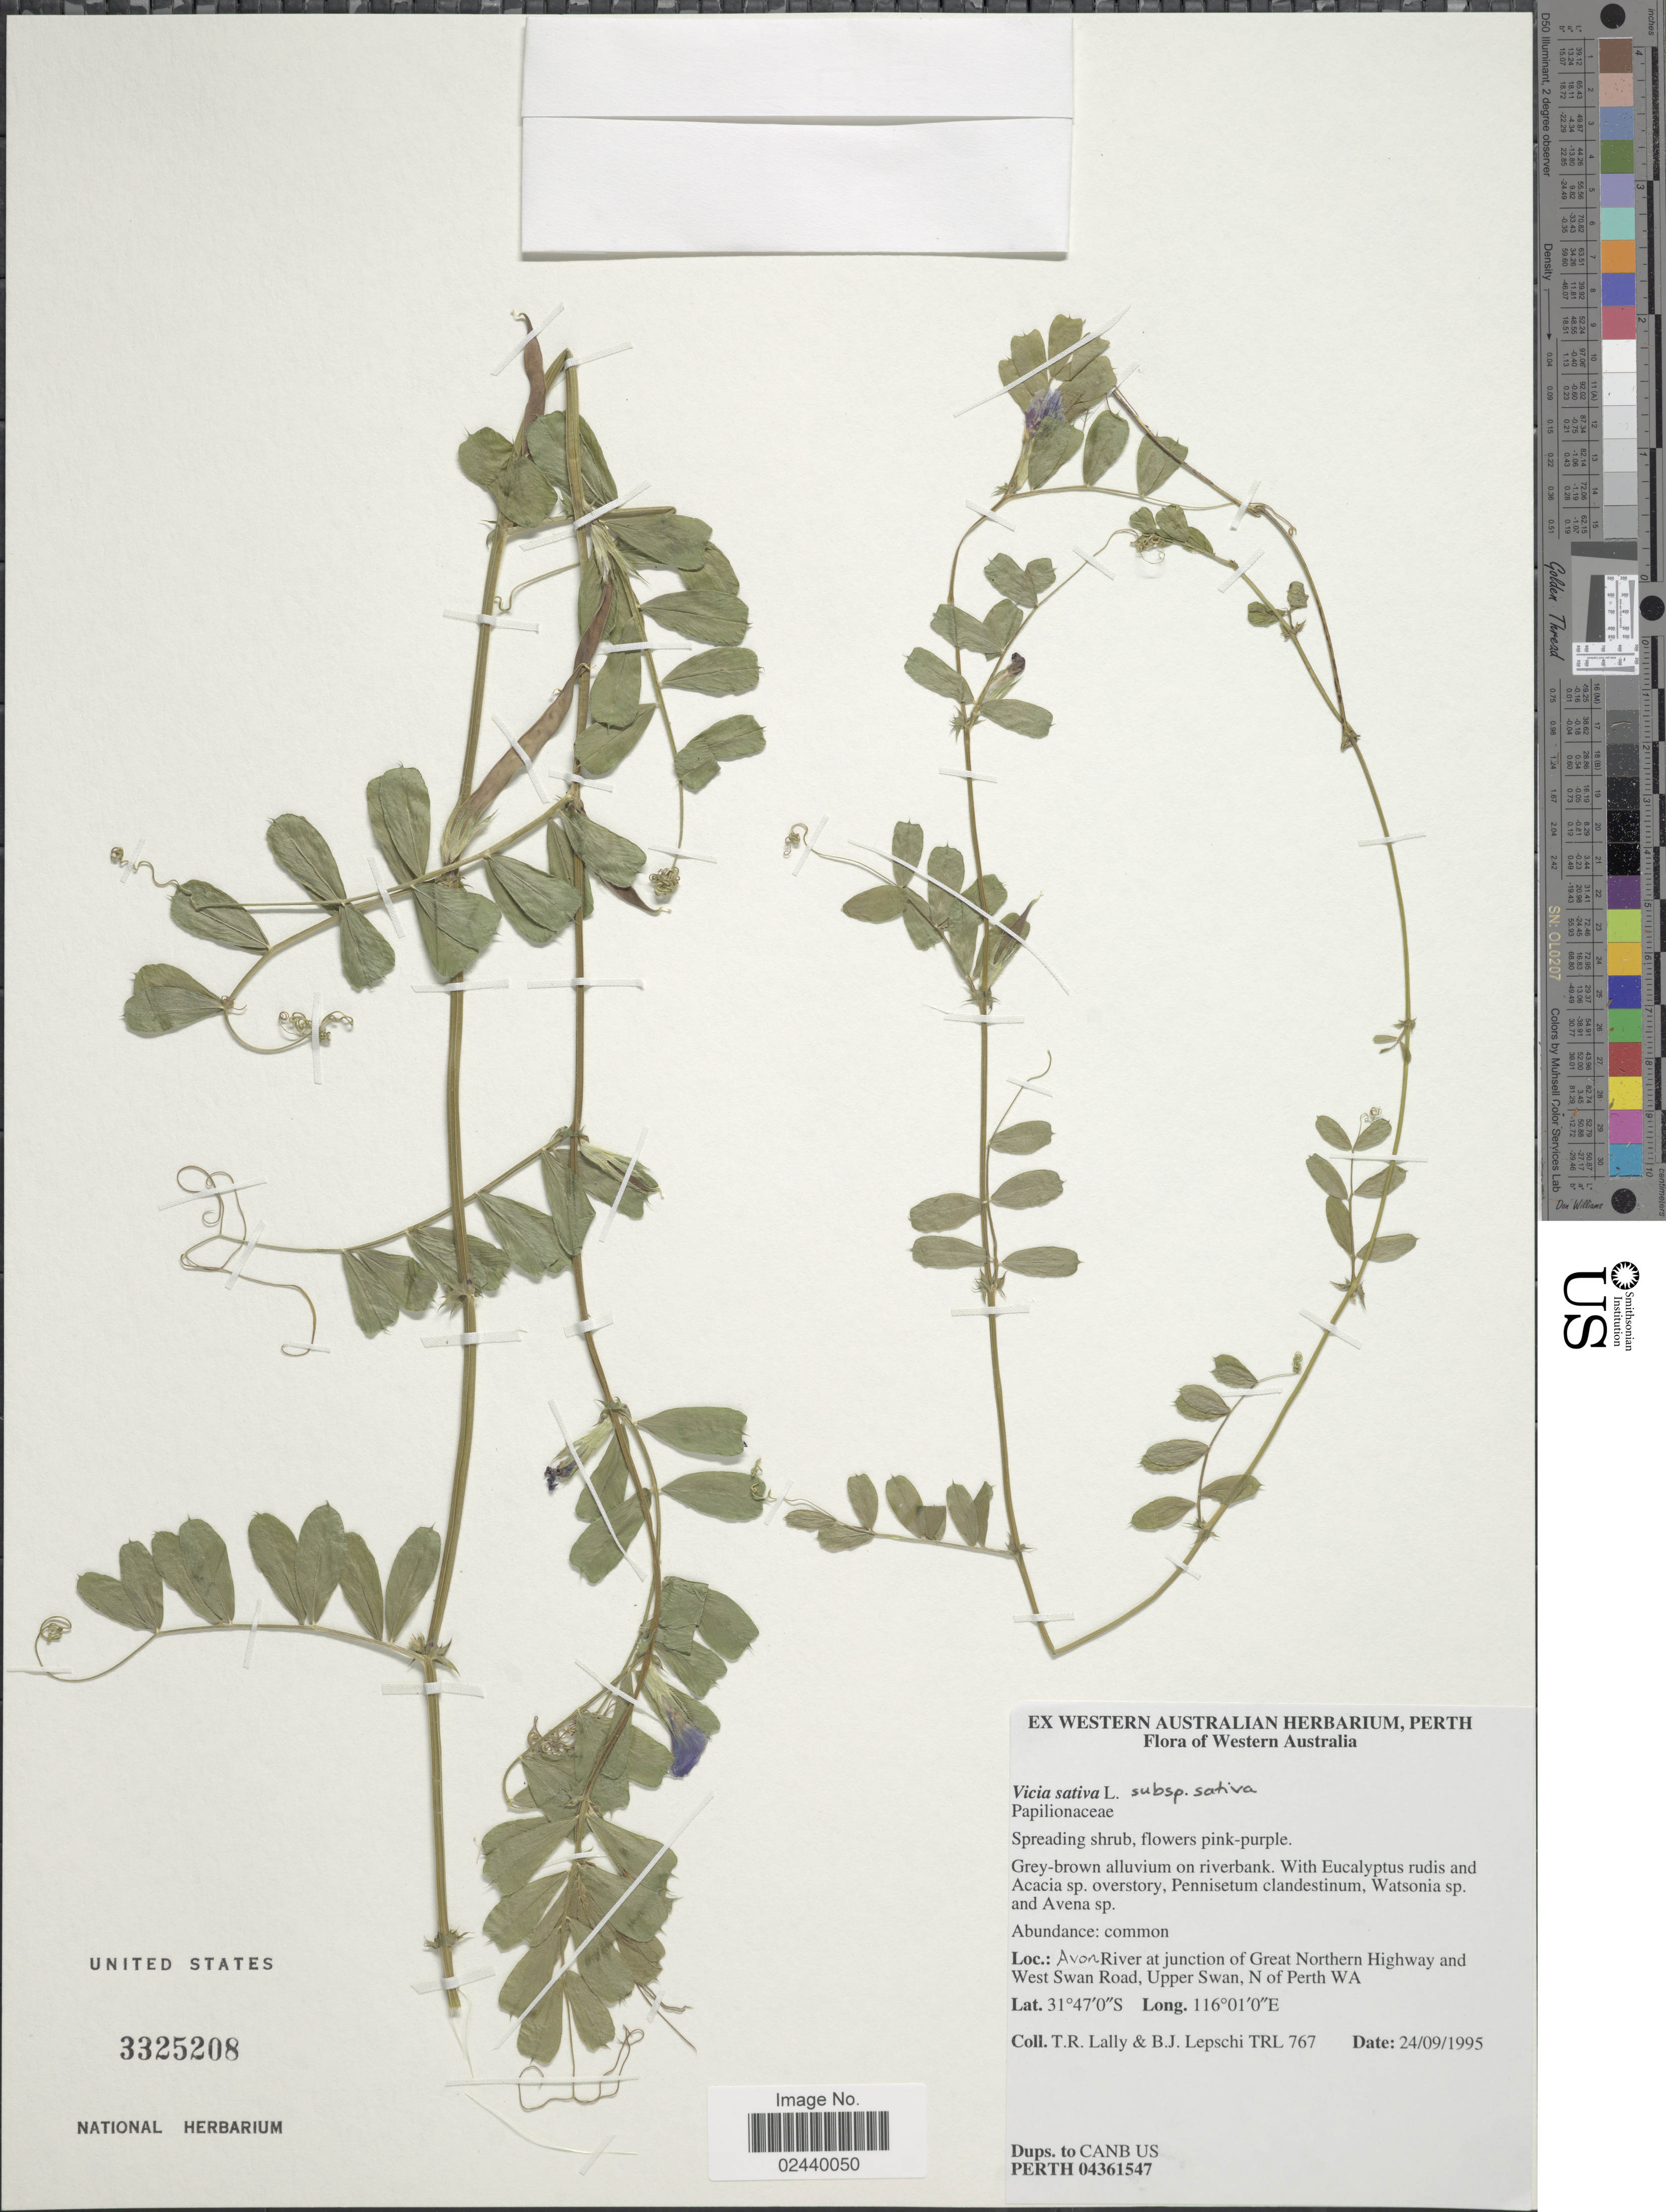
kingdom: Plantae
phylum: Tracheophyta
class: Magnoliopsida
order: Fabales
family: Fabaceae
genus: Vicia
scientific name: Vicia sativa subsp. sativa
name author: L.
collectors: T. R. Lally & B. Lepschi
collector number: TRL 767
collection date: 1995-09-24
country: Australia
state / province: Western Australia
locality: Avon River at junction of Great Northern Highway and West Swan Road, Upper Swan, N of Perth WA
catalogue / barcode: US 3325208